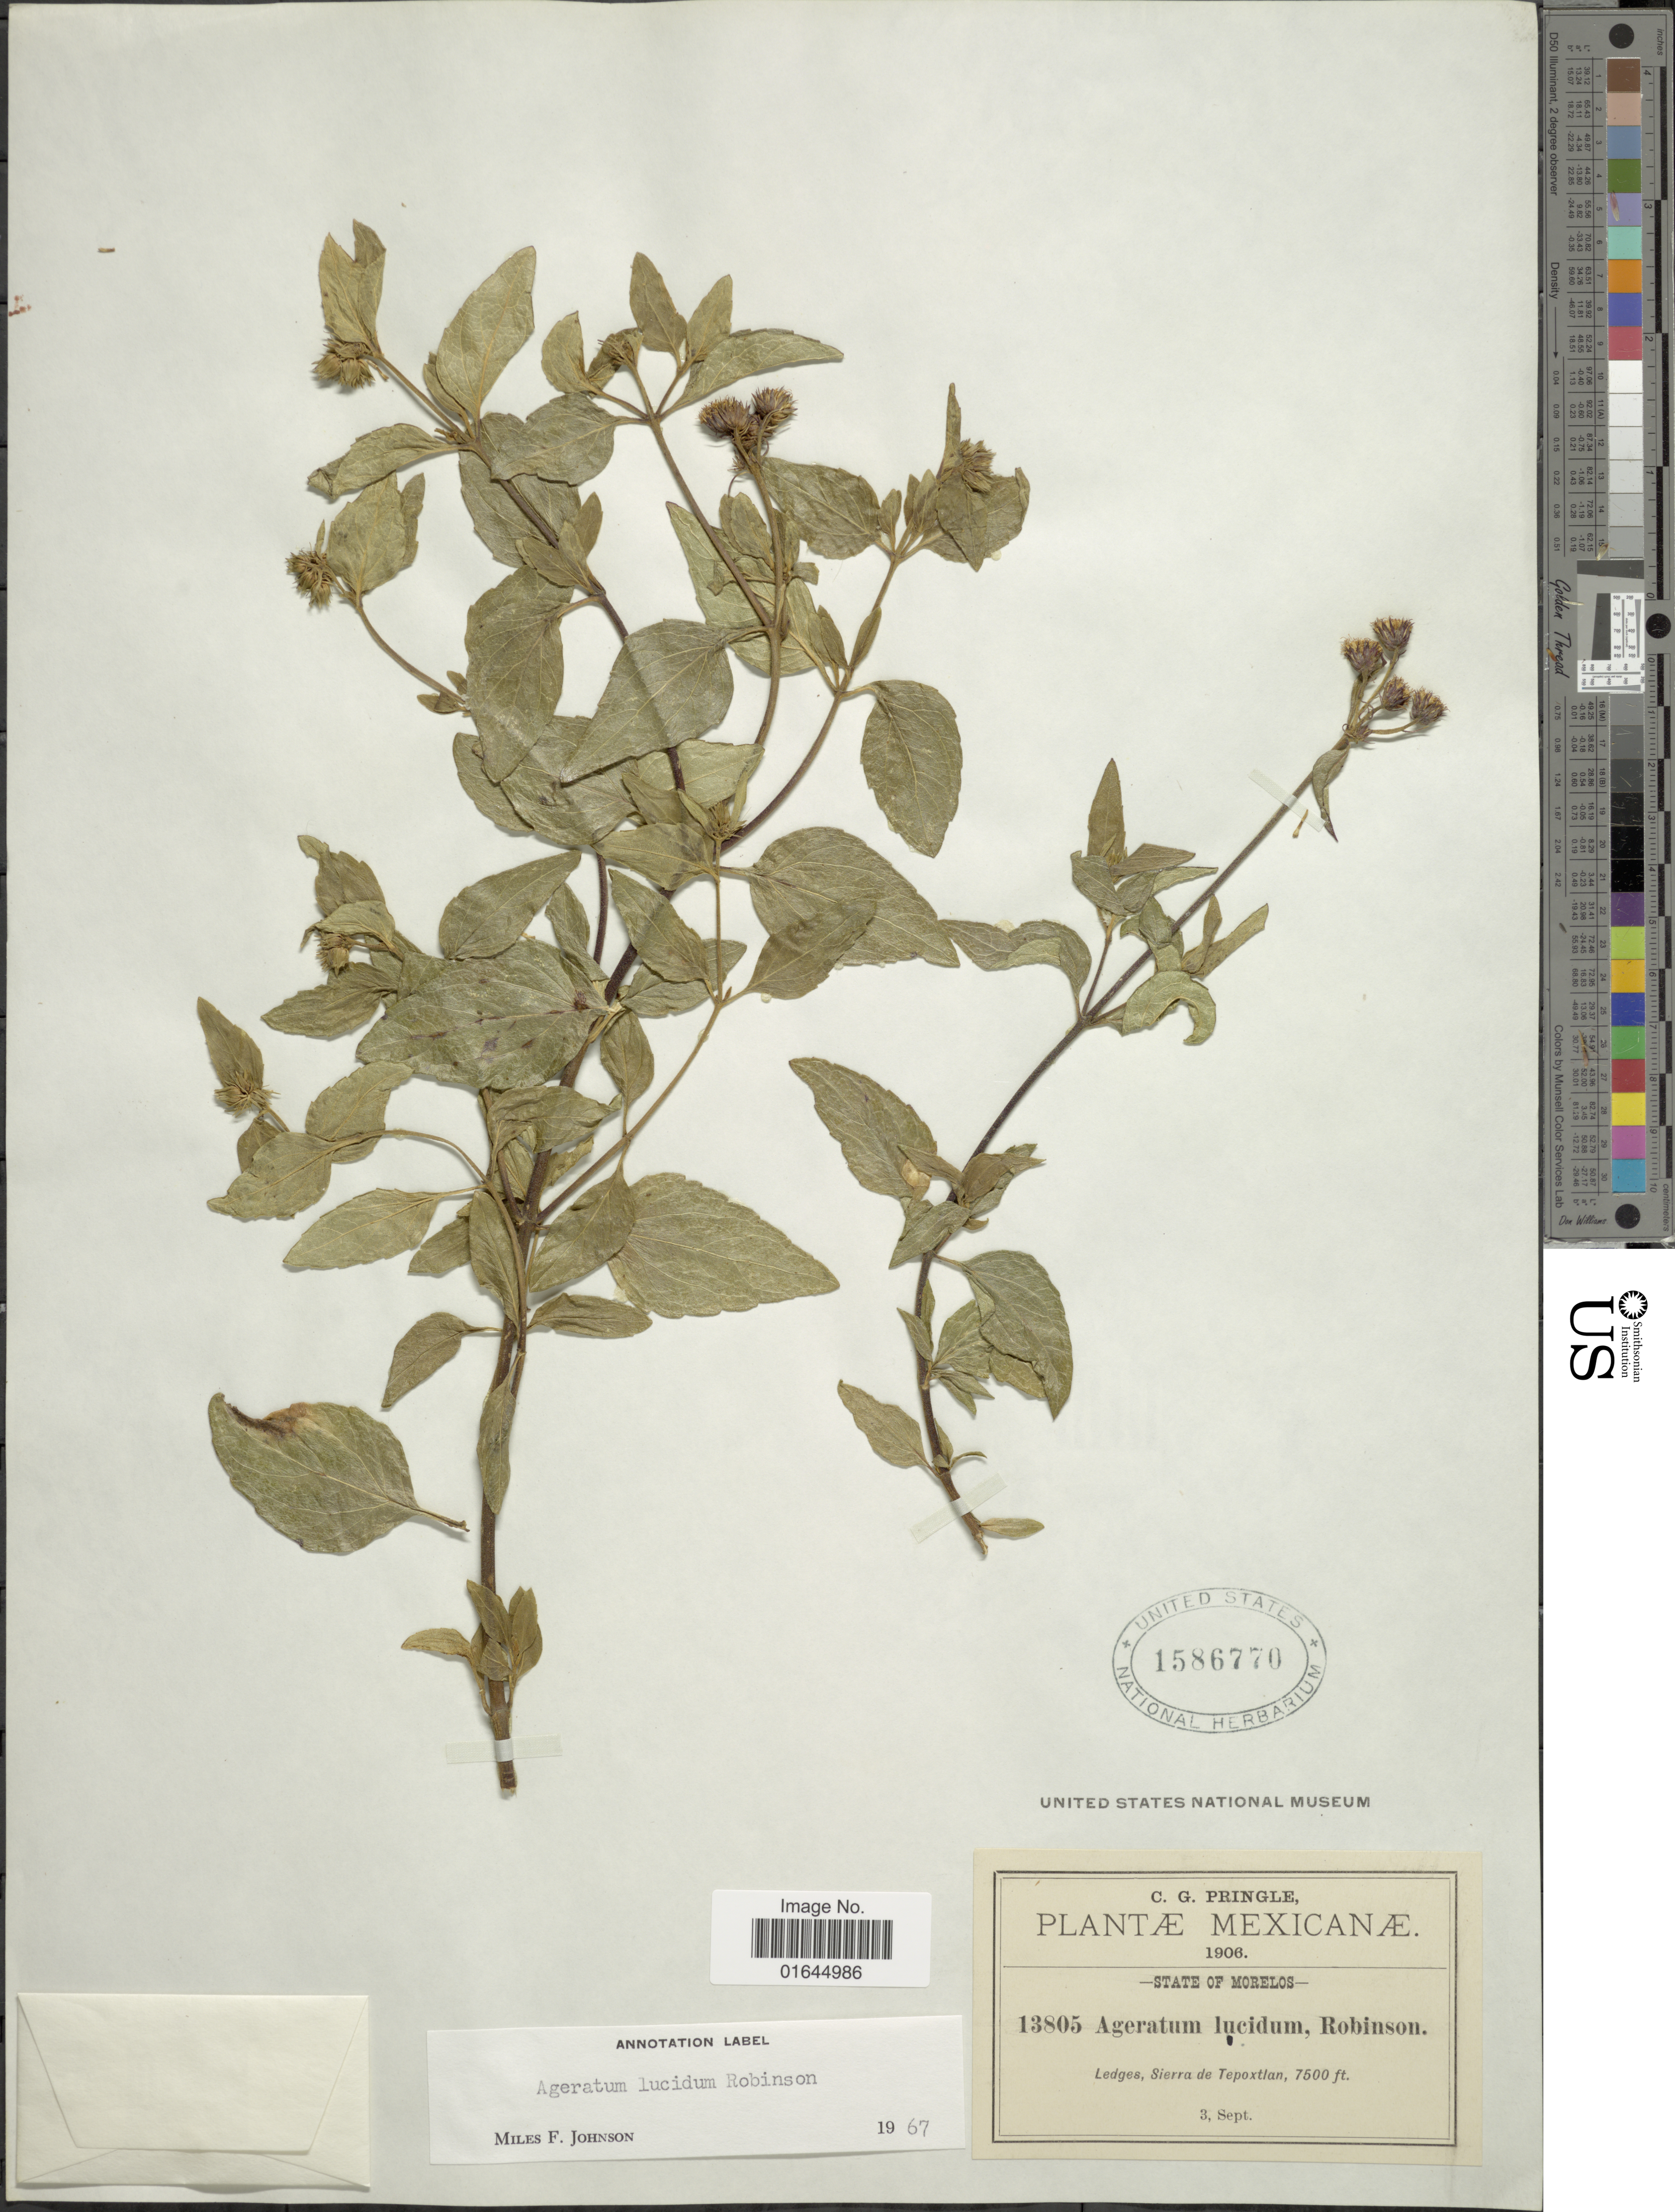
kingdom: Plantae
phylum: Tracheophyta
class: Magnoliopsida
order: Asterales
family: Asteraceae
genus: Ageratum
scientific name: Ageratum lucidum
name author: B.L. Rob.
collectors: C. Prinlge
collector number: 13805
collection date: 1906-09-03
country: Mexico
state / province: Morelos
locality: Ledges, Sierra de Tepoxtlan.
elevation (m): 2286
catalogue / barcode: US 1586770